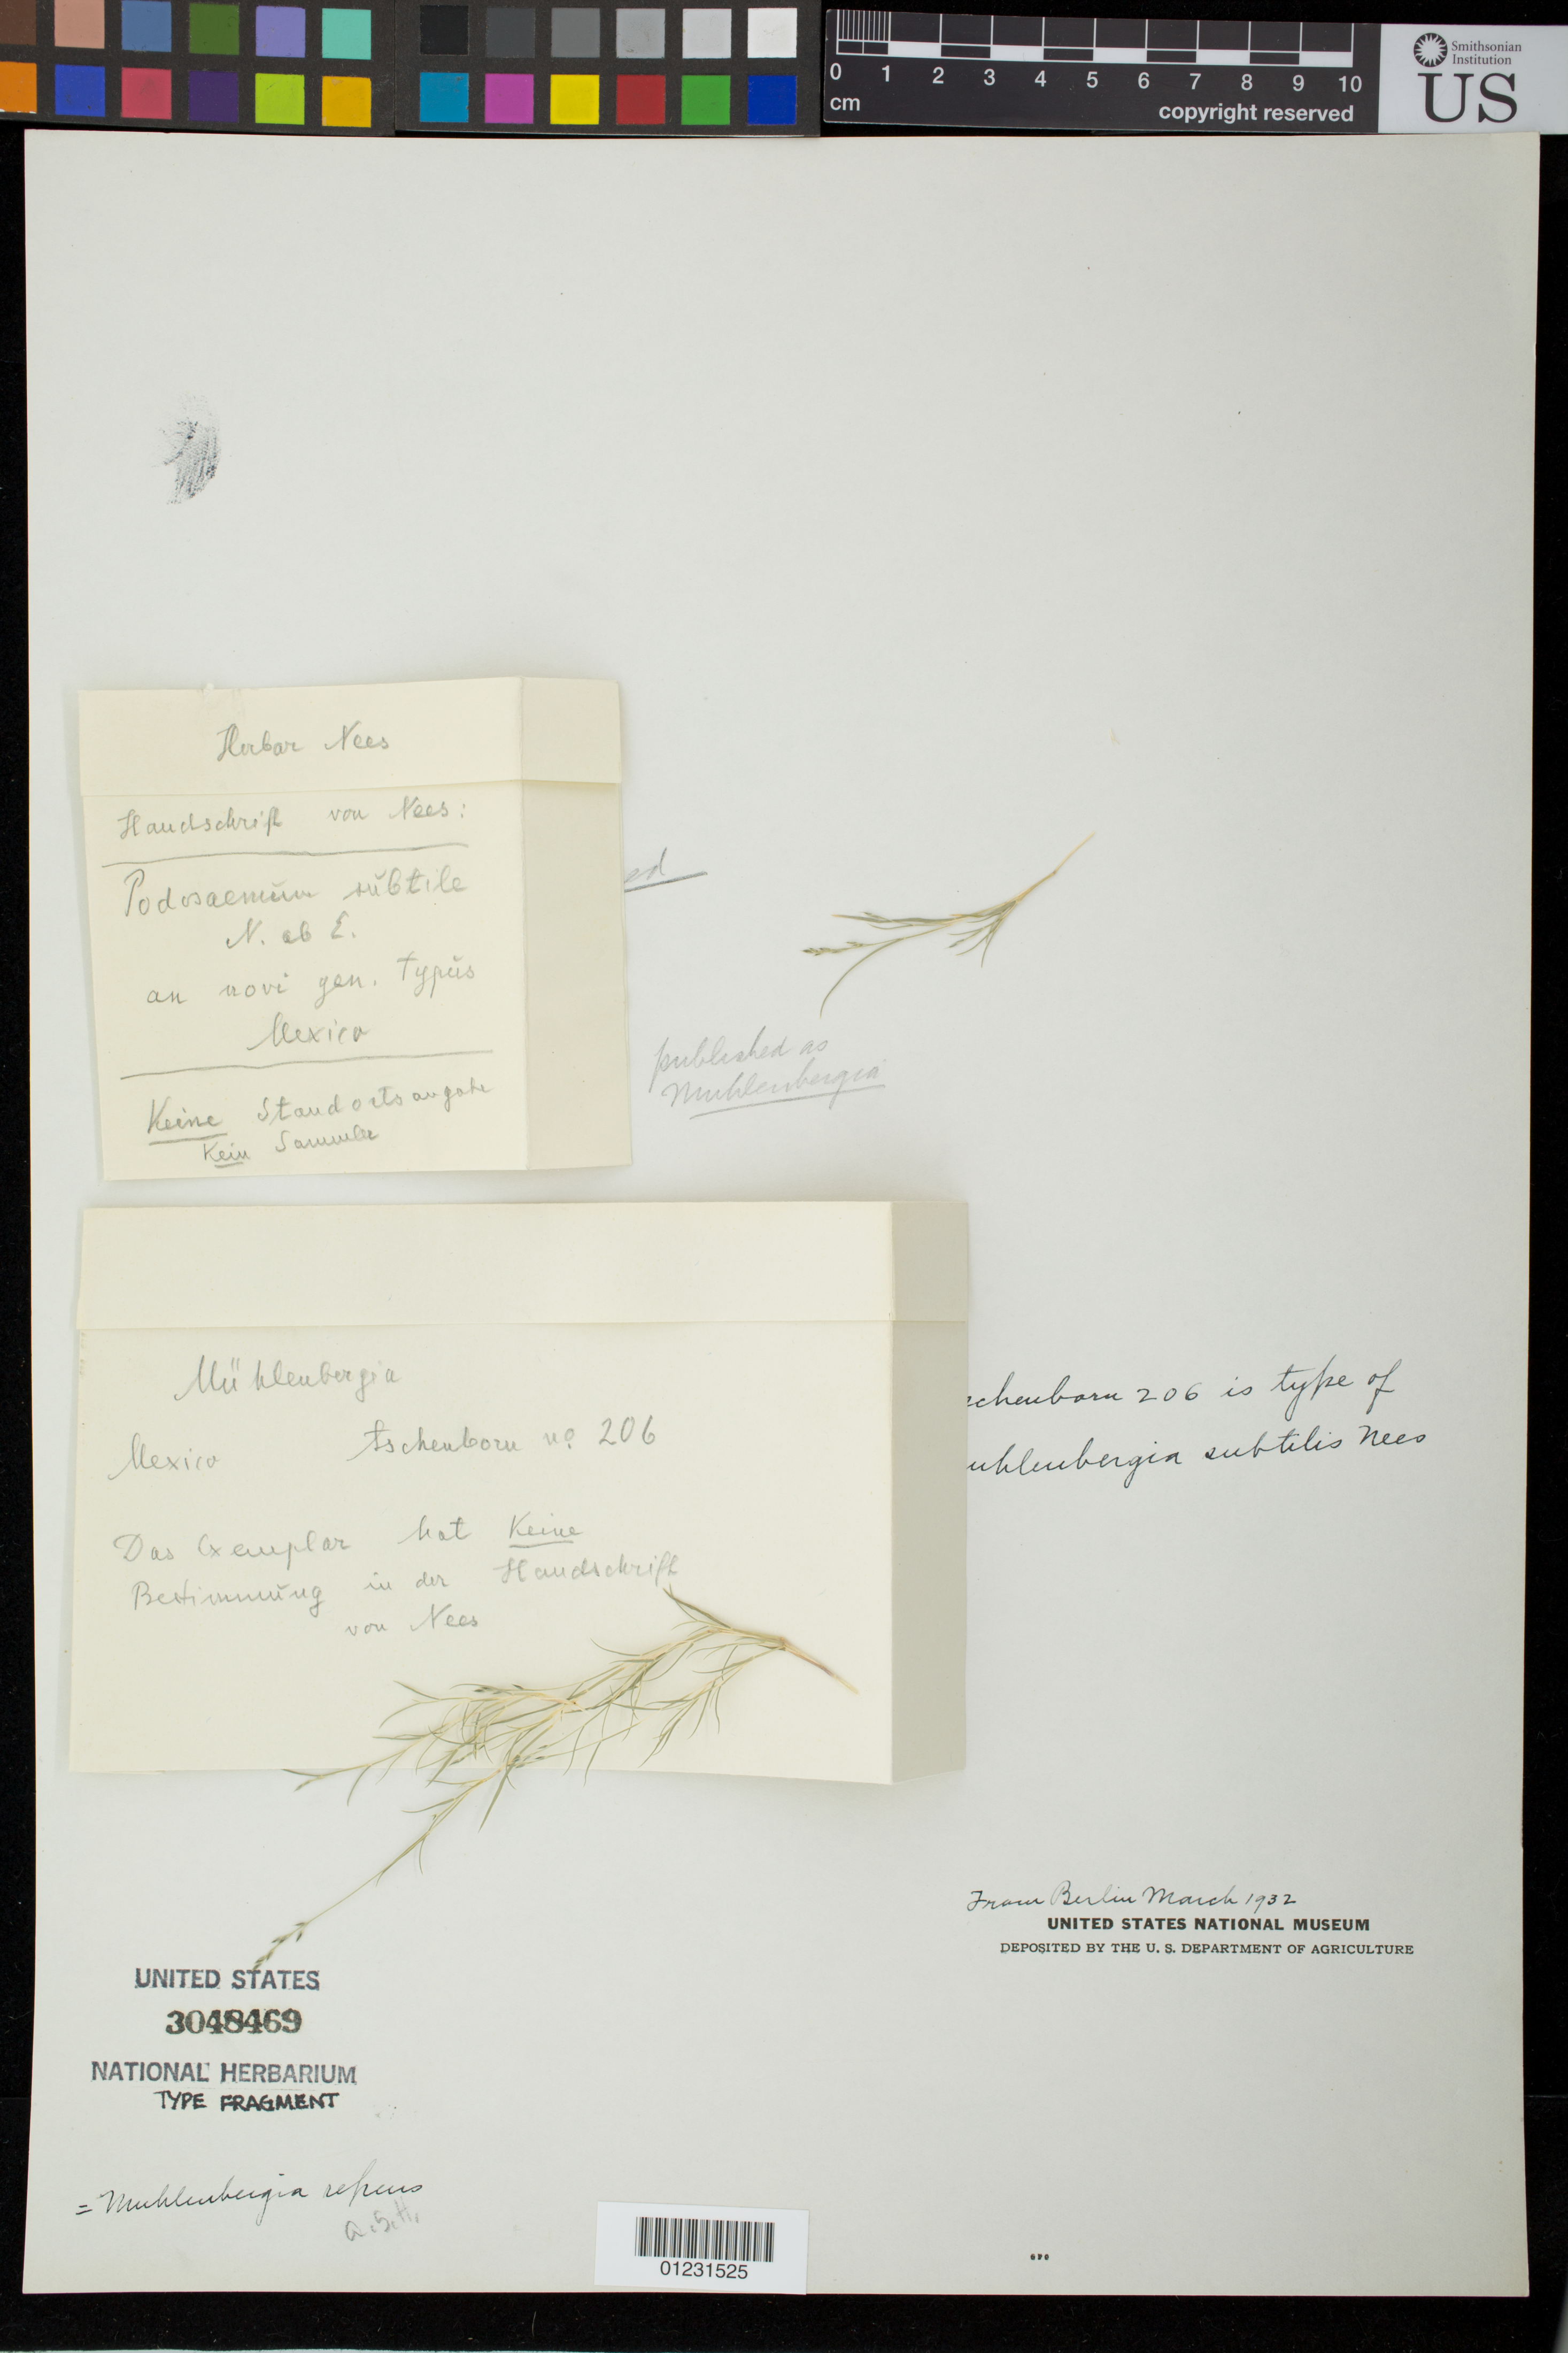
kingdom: Plantae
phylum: Tracheophyta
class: Liliopsida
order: Poales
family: Poaceae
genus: Muhlenbergia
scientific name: Muhlenbergia subtilis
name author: Nees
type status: Isotype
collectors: A. Aschenborn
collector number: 206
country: Mexico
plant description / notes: Fragmentary material of type specimen ex herb. Berlin.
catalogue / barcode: US 3048469